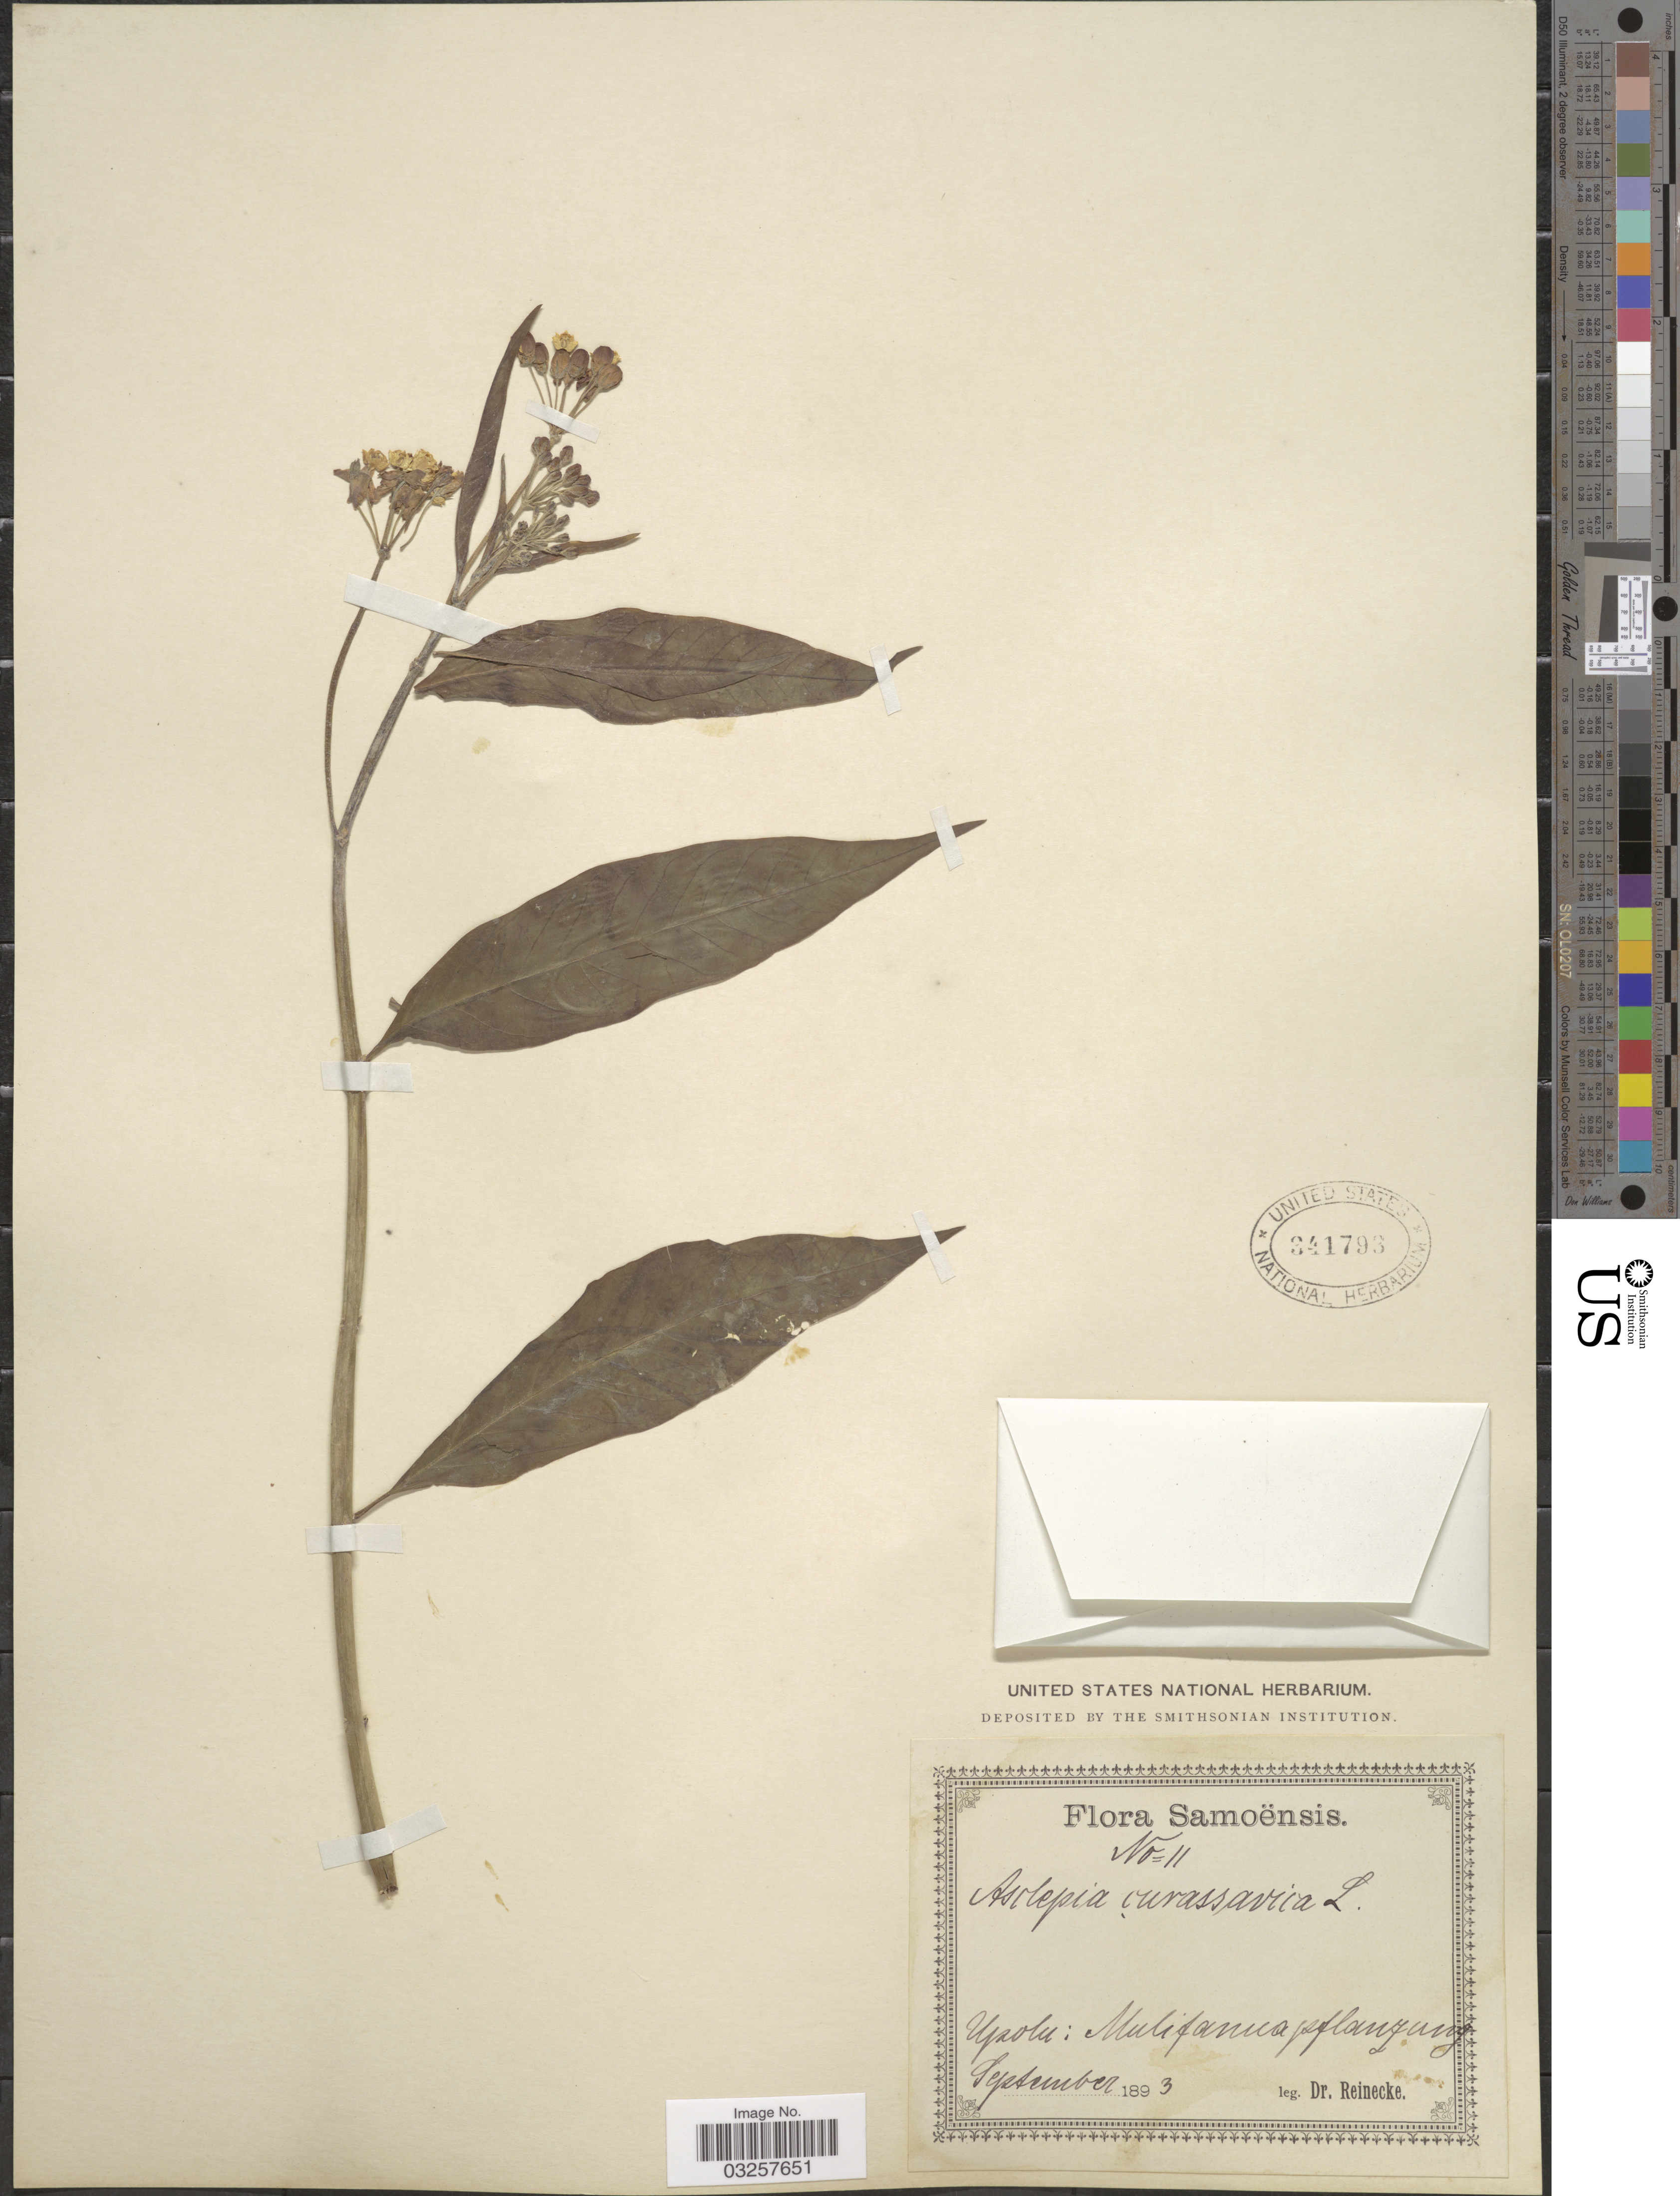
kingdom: Plantae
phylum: Tracheophyta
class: Magnoliopsida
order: Gentianales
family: Apocynaceae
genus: Asclepias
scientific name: Asclepias curassavica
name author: L.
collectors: -- Reinecke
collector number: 11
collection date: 1893-09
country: Samoa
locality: Samoënsis. Upolu: Mulifanua pflanzung.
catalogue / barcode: US 341793